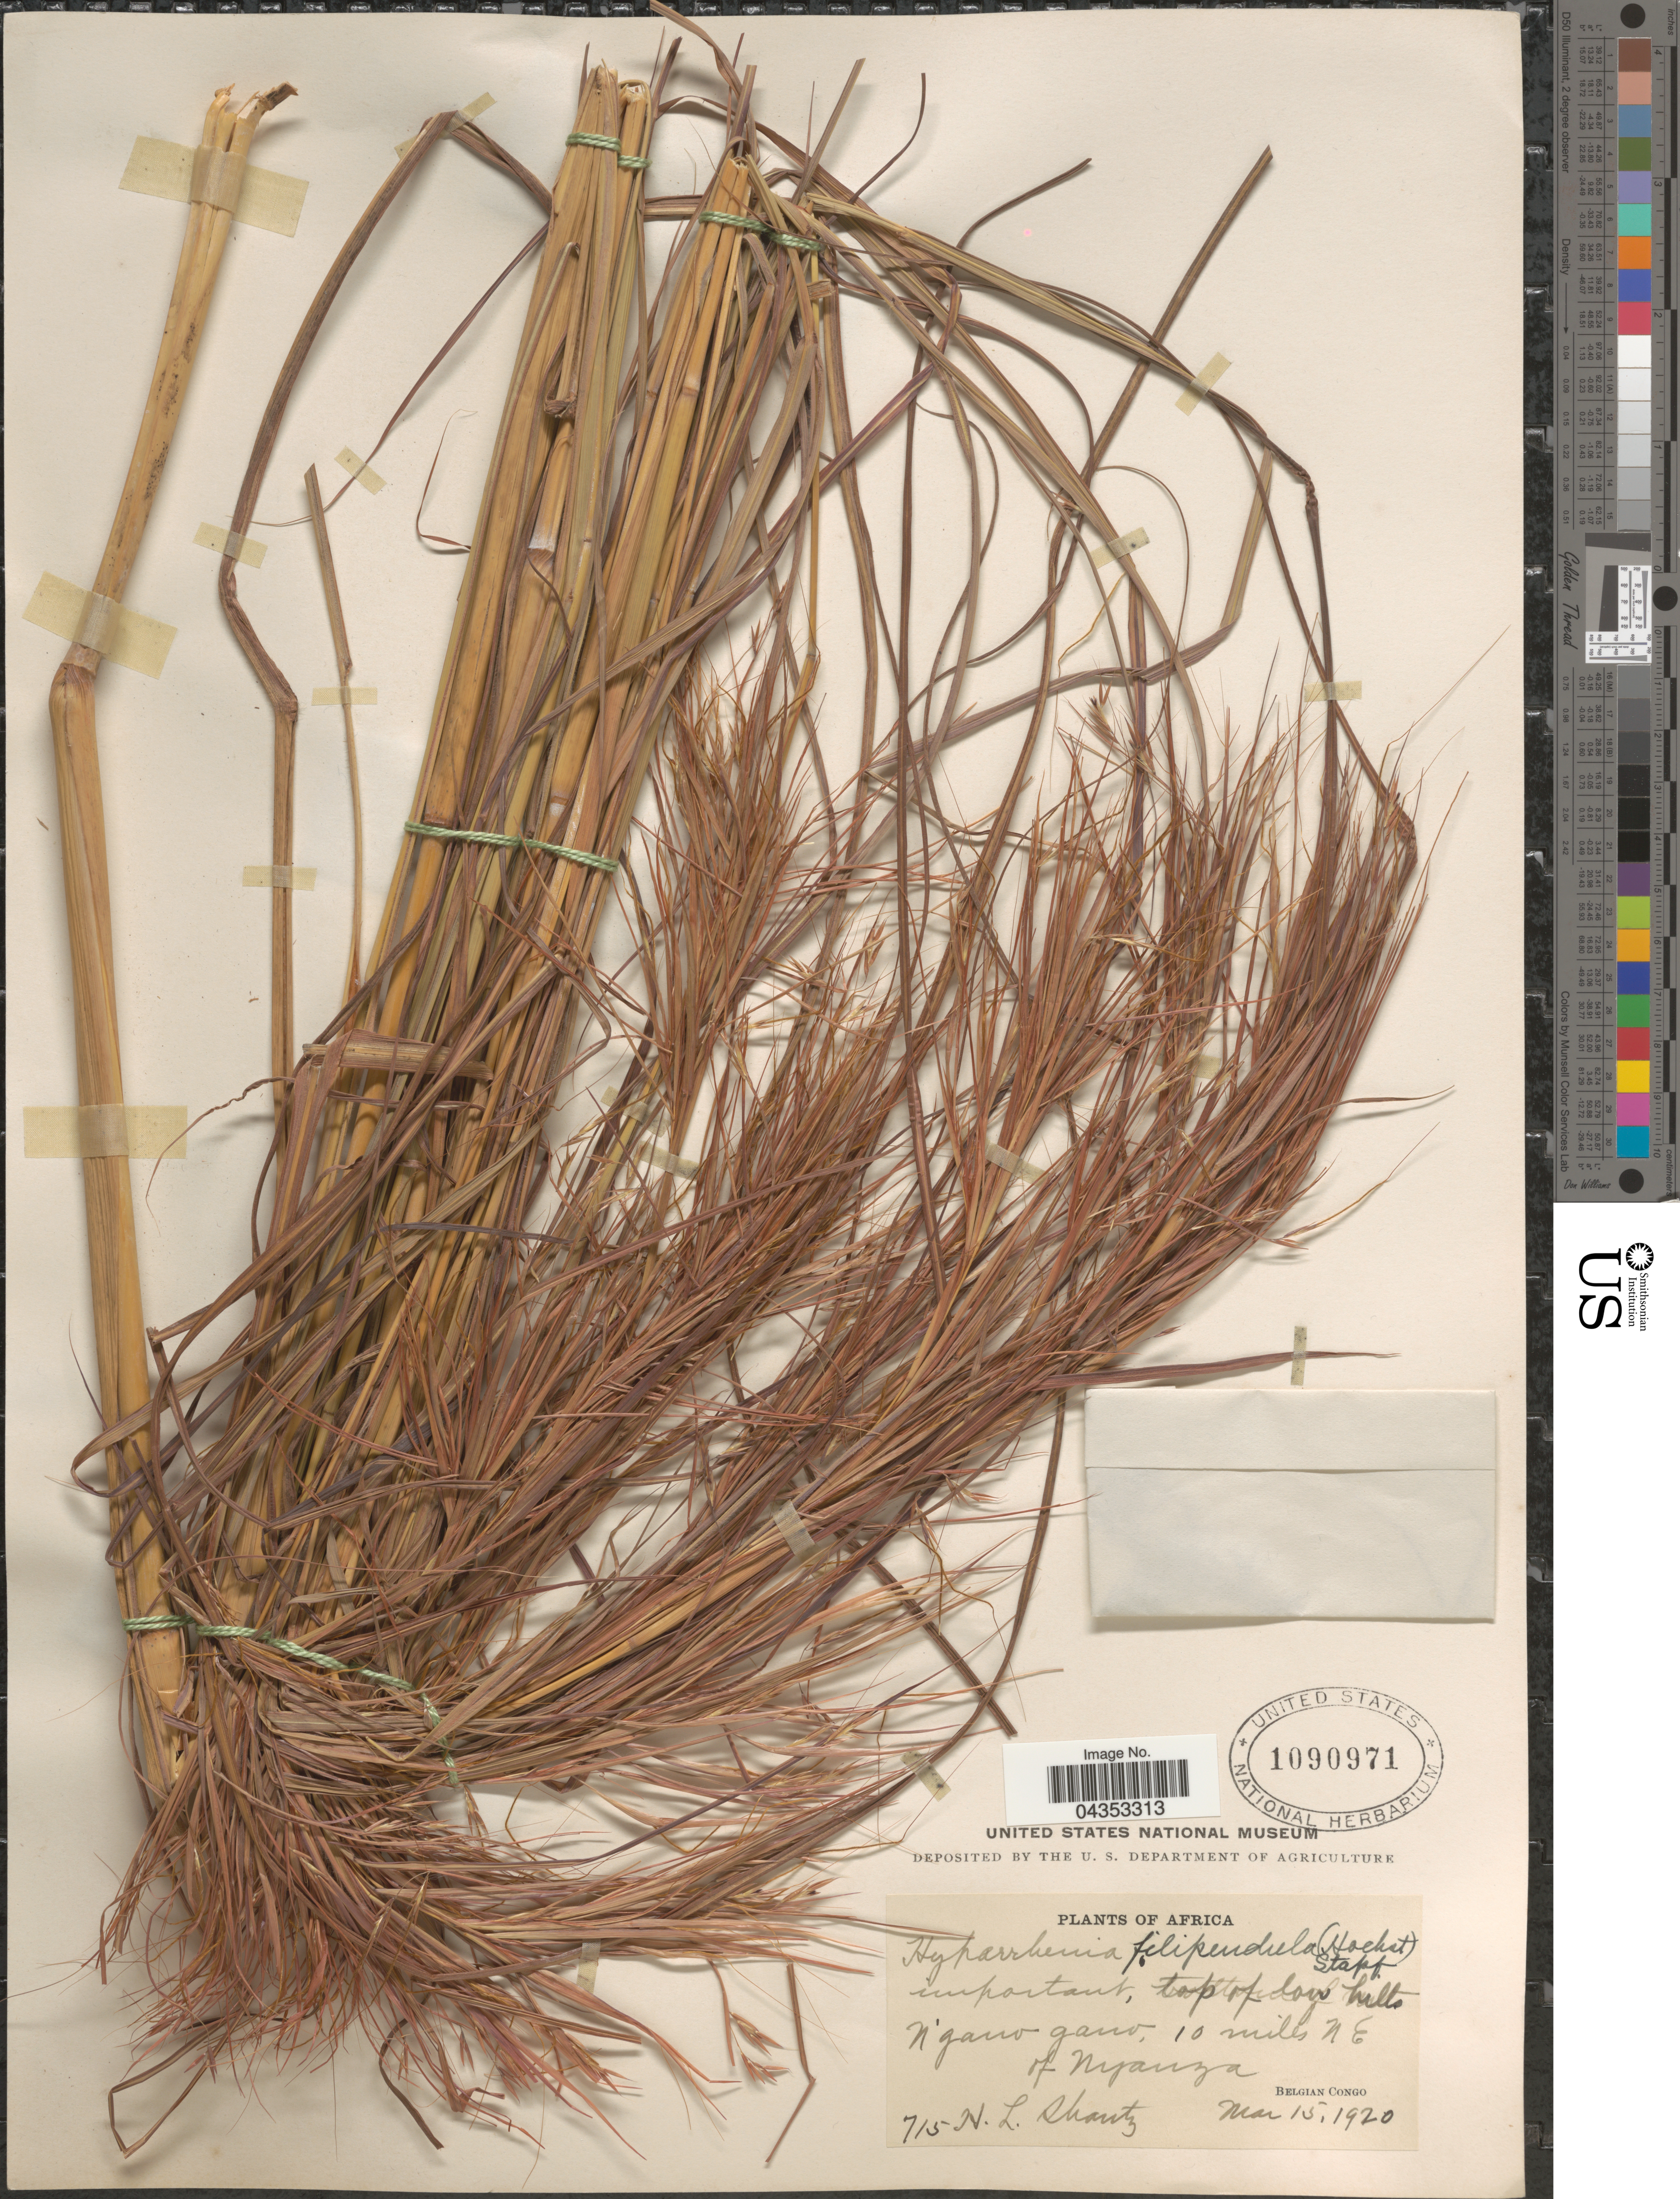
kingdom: Plantae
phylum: Tracheophyta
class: Liliopsida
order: Poales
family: Poaceae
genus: Hyparrhenia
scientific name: Hyparrhenia filipendula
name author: (Hochr.) Stapf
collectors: H. Shantz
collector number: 715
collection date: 1920-03-15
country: Congo, Democratic Republic of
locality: N'gano gano, 10 miles N E of Nyanza. Belgian Congo.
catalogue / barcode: US 1090971